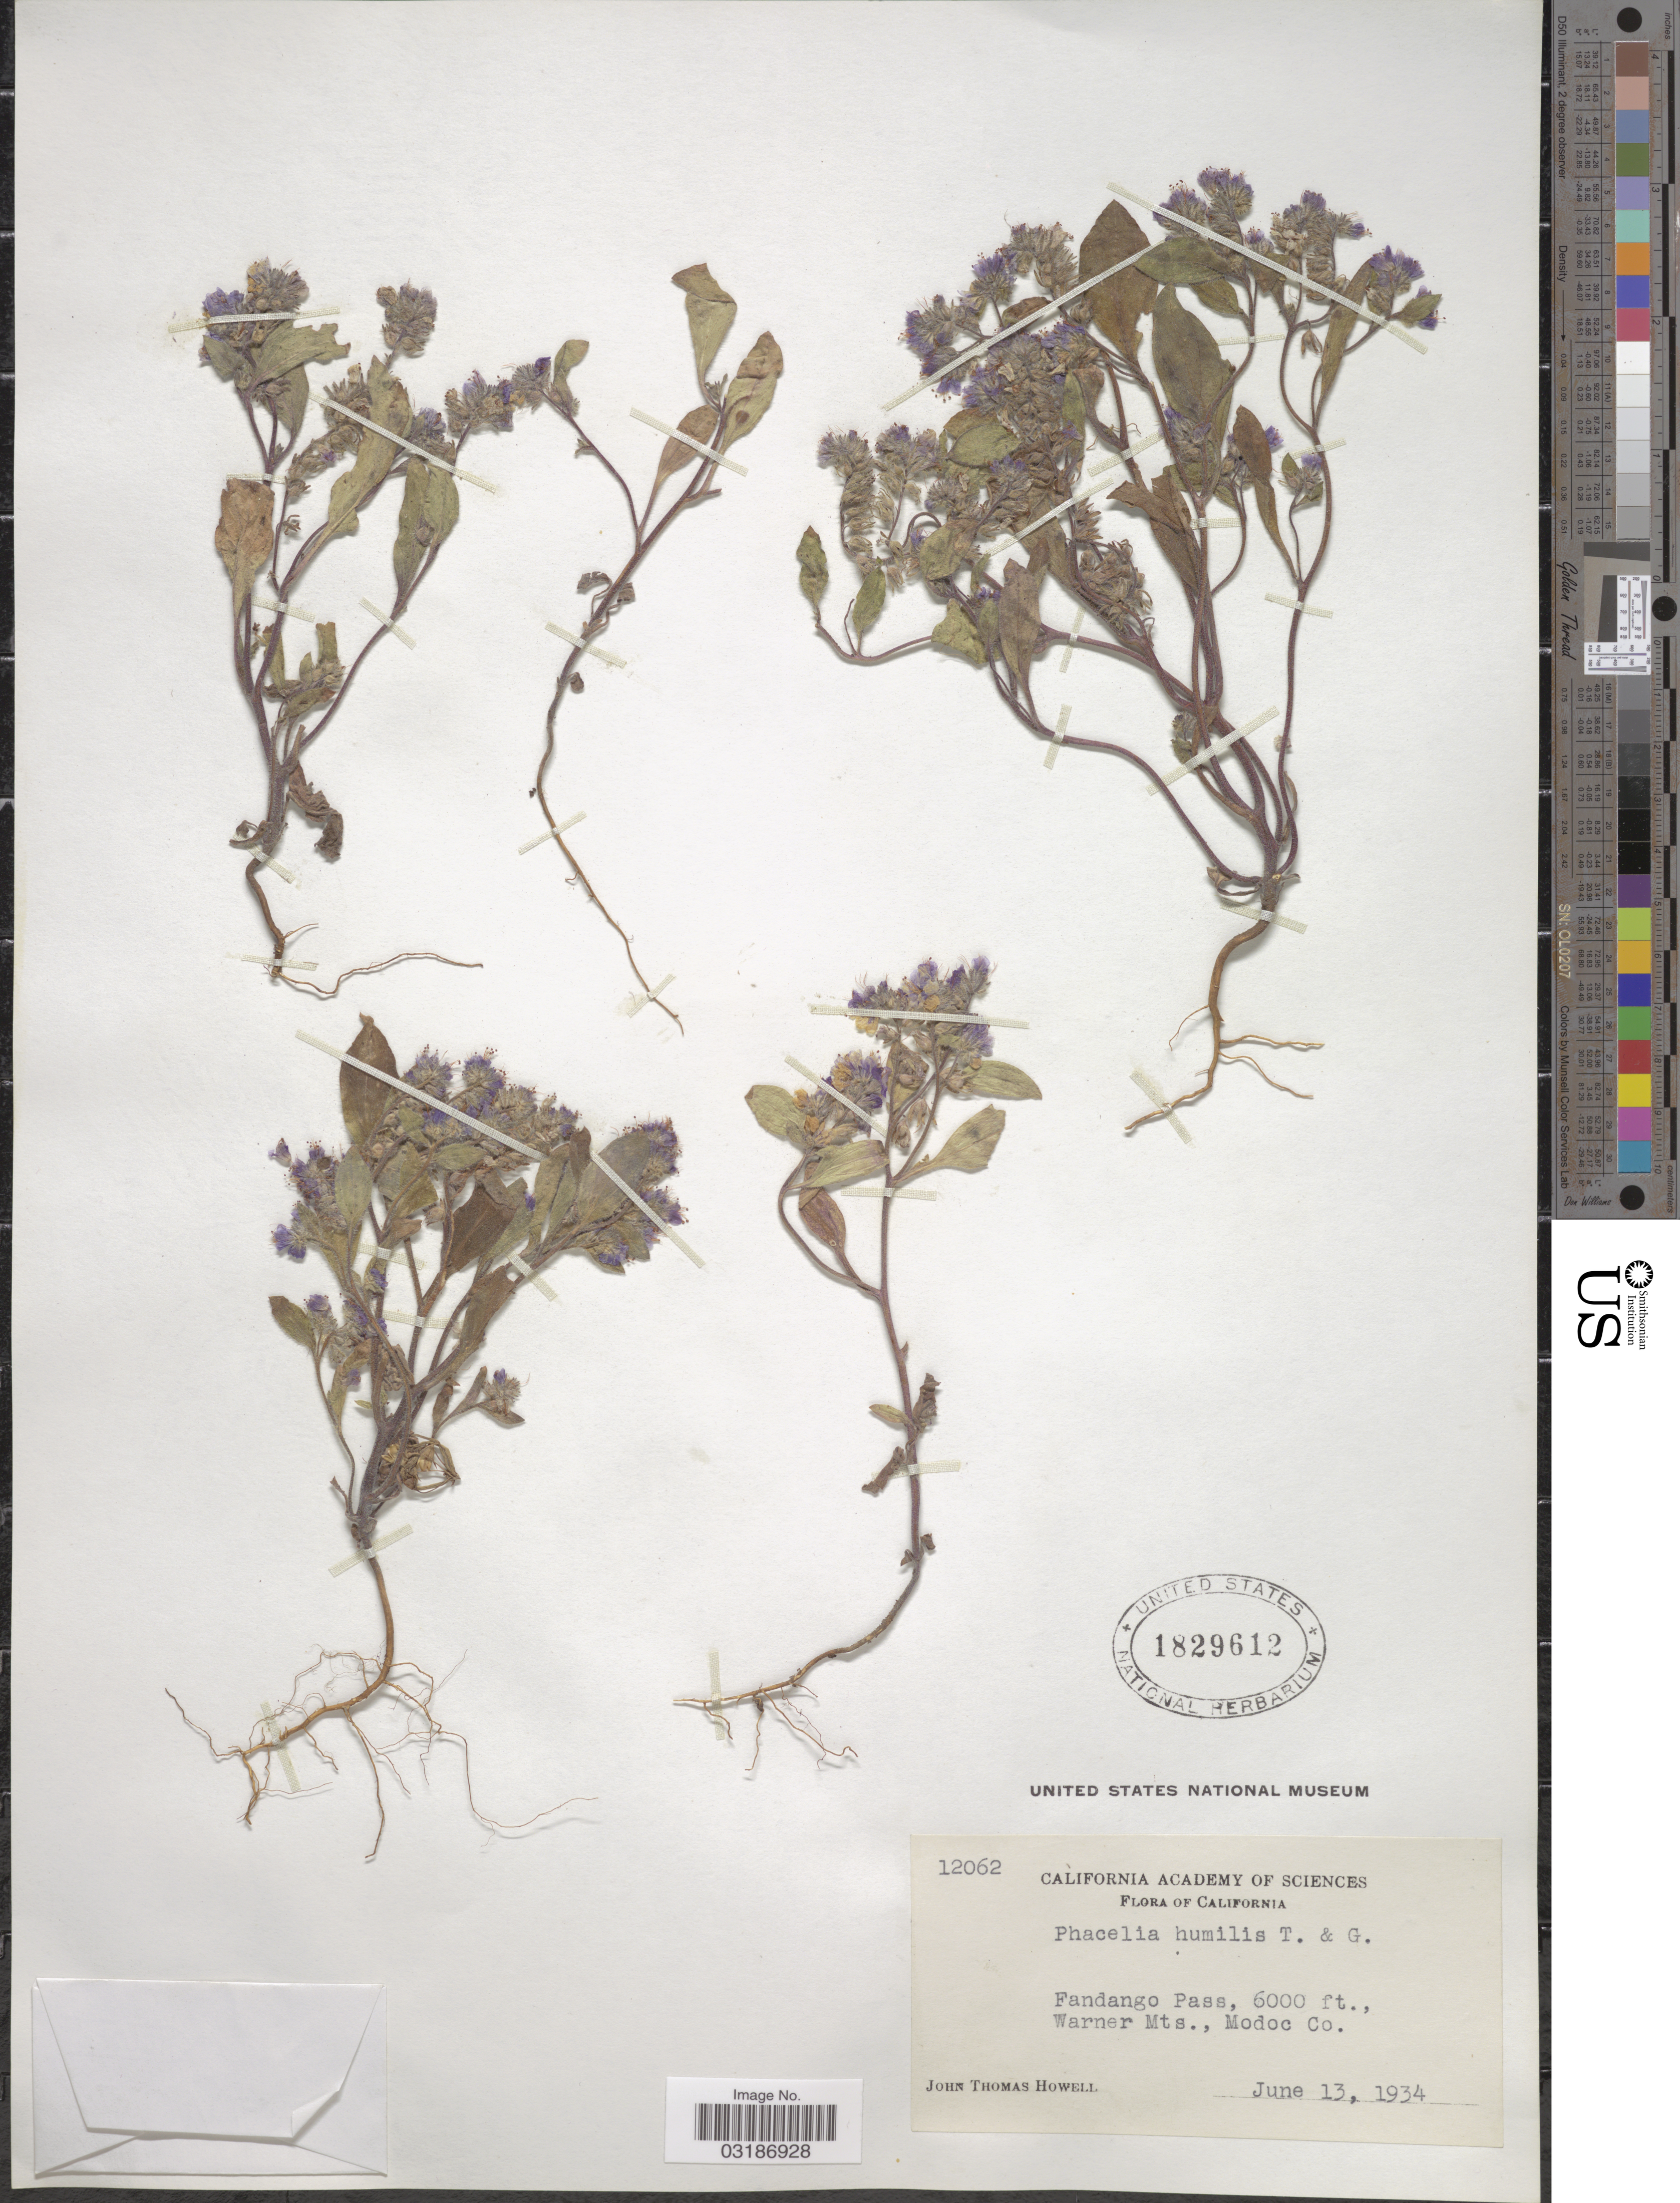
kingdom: Plantae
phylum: Tracheophyta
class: Magnoliopsida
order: Boraginales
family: Hydrophyllaceae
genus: Phacelia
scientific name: Phacelia humilis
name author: Torr. & A. Gray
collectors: J. T. Howell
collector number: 12062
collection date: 1934-06-13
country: United States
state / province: California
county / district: Modoc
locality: Fandango Pass. Warner Mts., Modoc Co.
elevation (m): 1829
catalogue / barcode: US 1829612